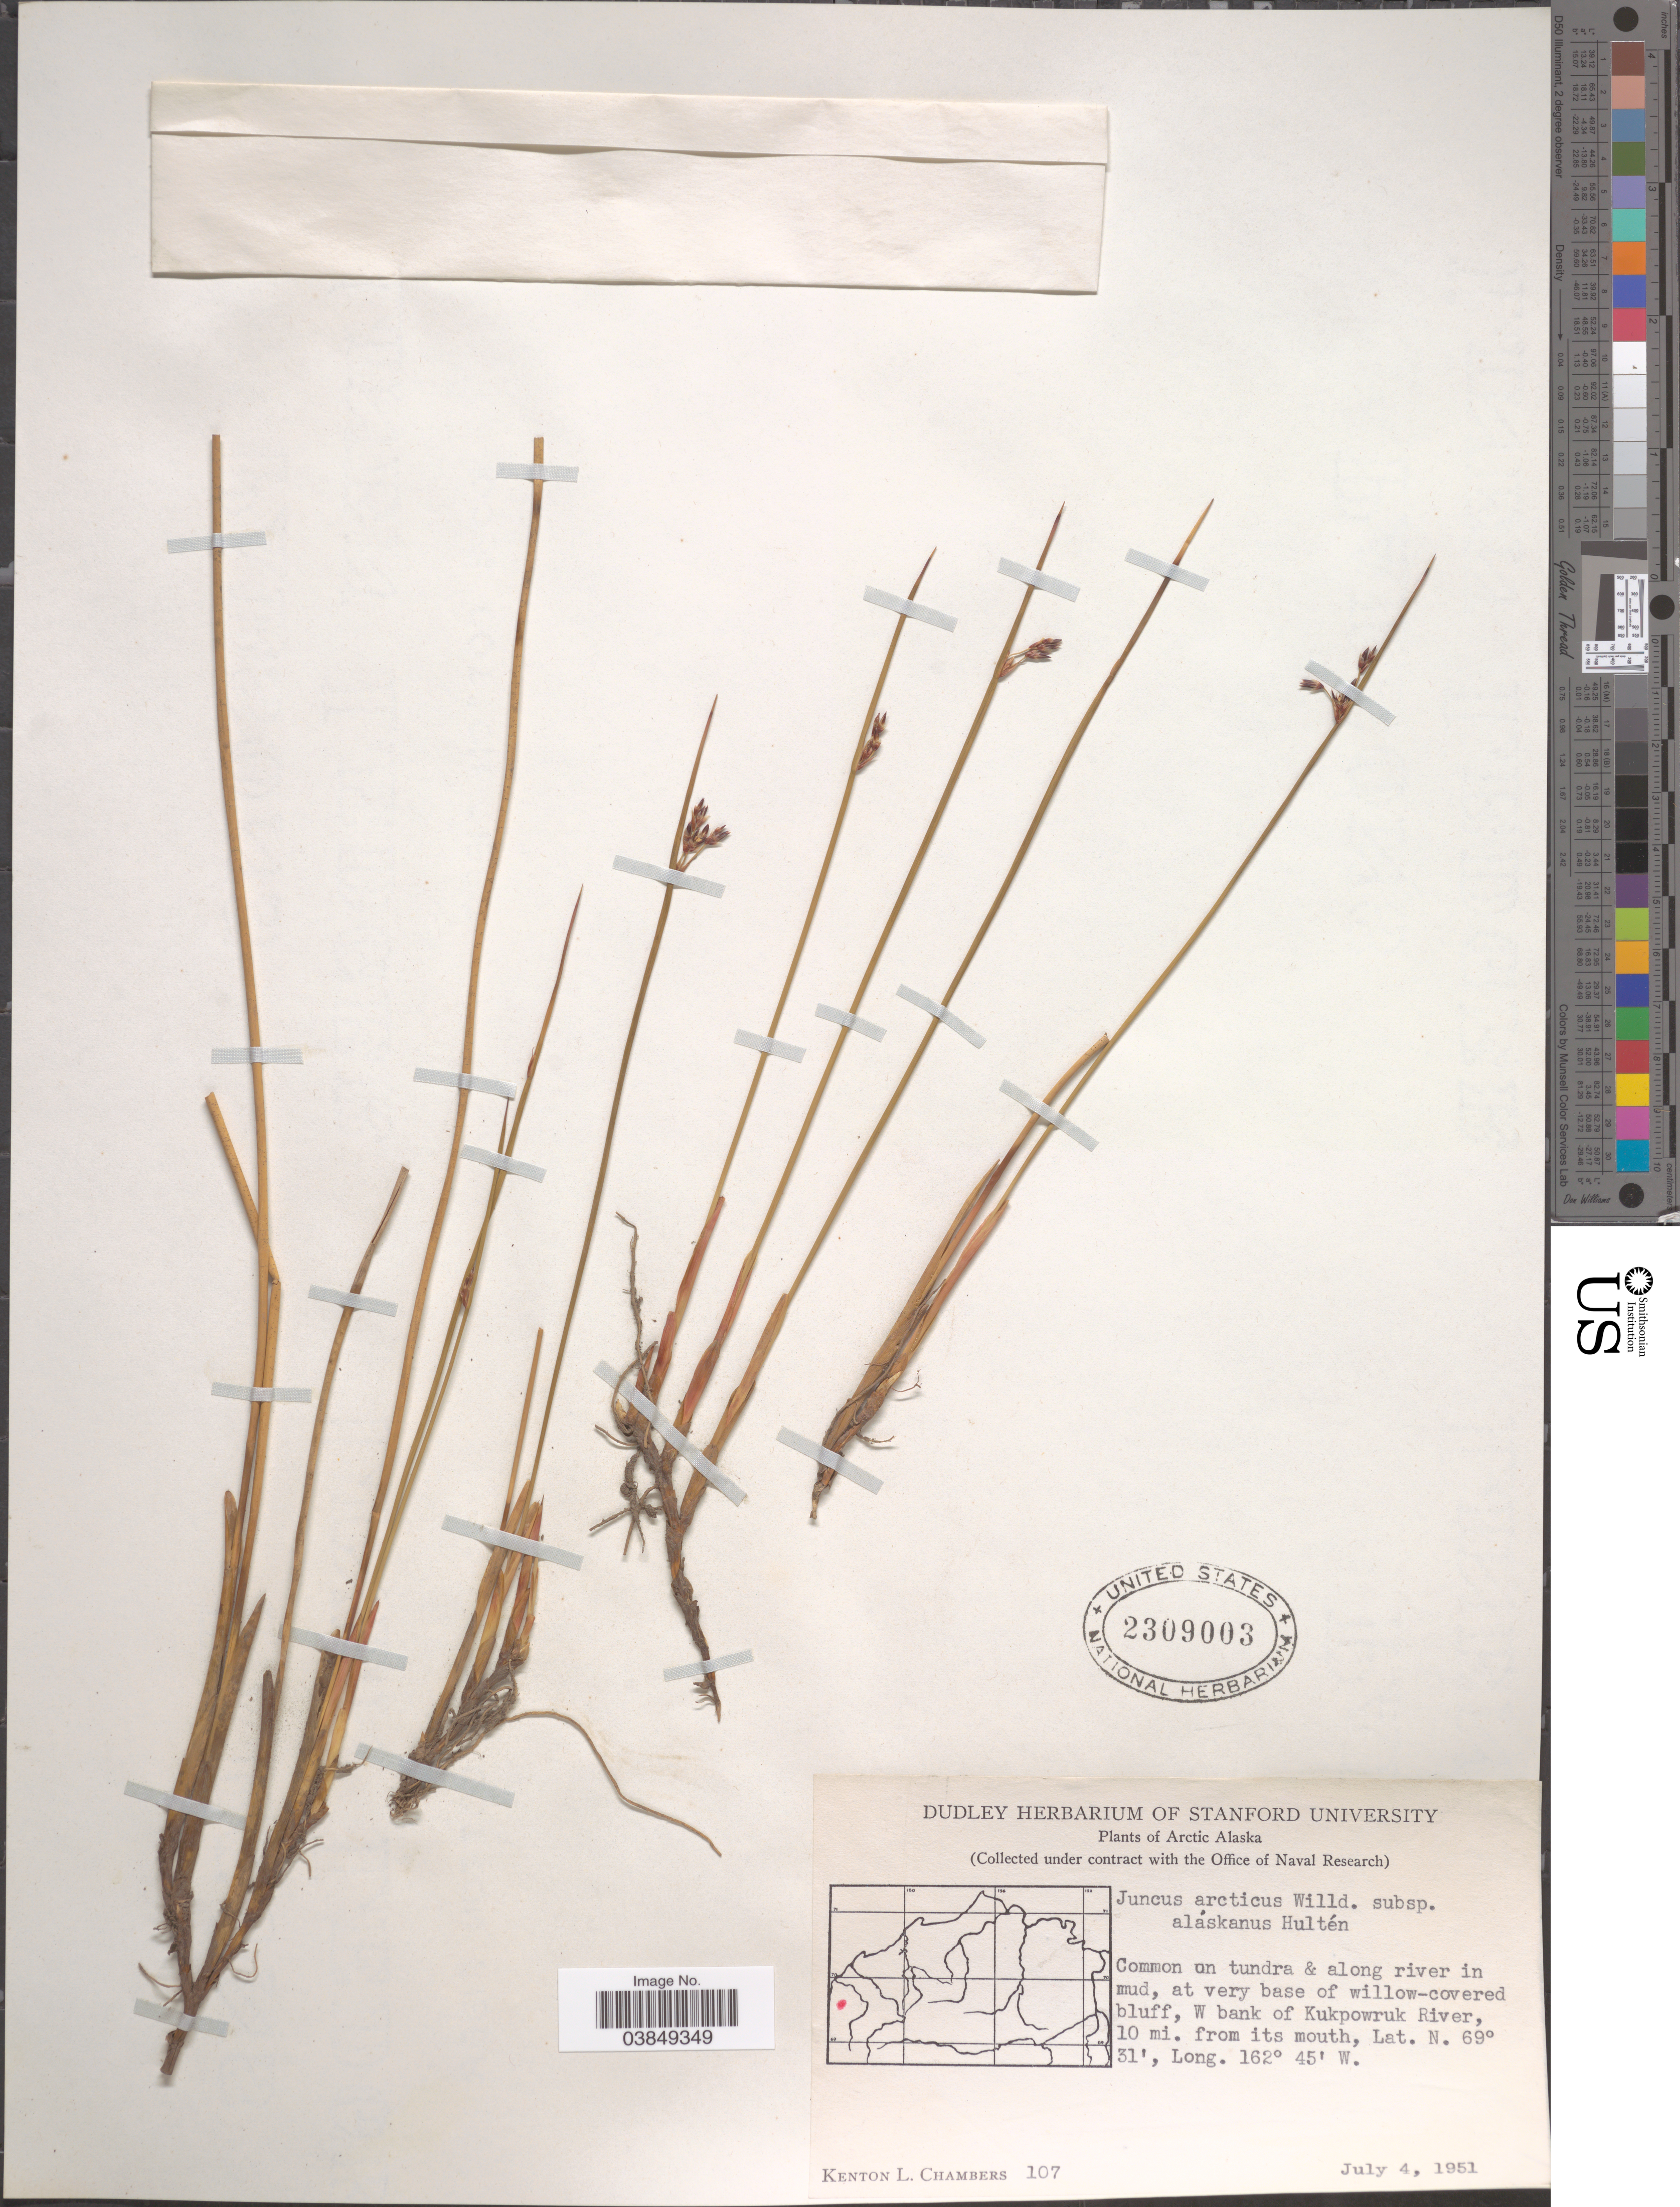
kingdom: Plantae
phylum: Tracheophyta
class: Liliopsida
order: Poales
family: Juncaceae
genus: Juncus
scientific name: Juncus arcticus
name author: Willd.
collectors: K. L. Chambers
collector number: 107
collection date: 1951-07-04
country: United States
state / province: Alaska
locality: Arctic Alaska. On tundra & along river in mud, at very base of willow-covered bluff, W bank of Kukpowruk River, 10 mi. from its mouth.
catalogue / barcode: US 2309003